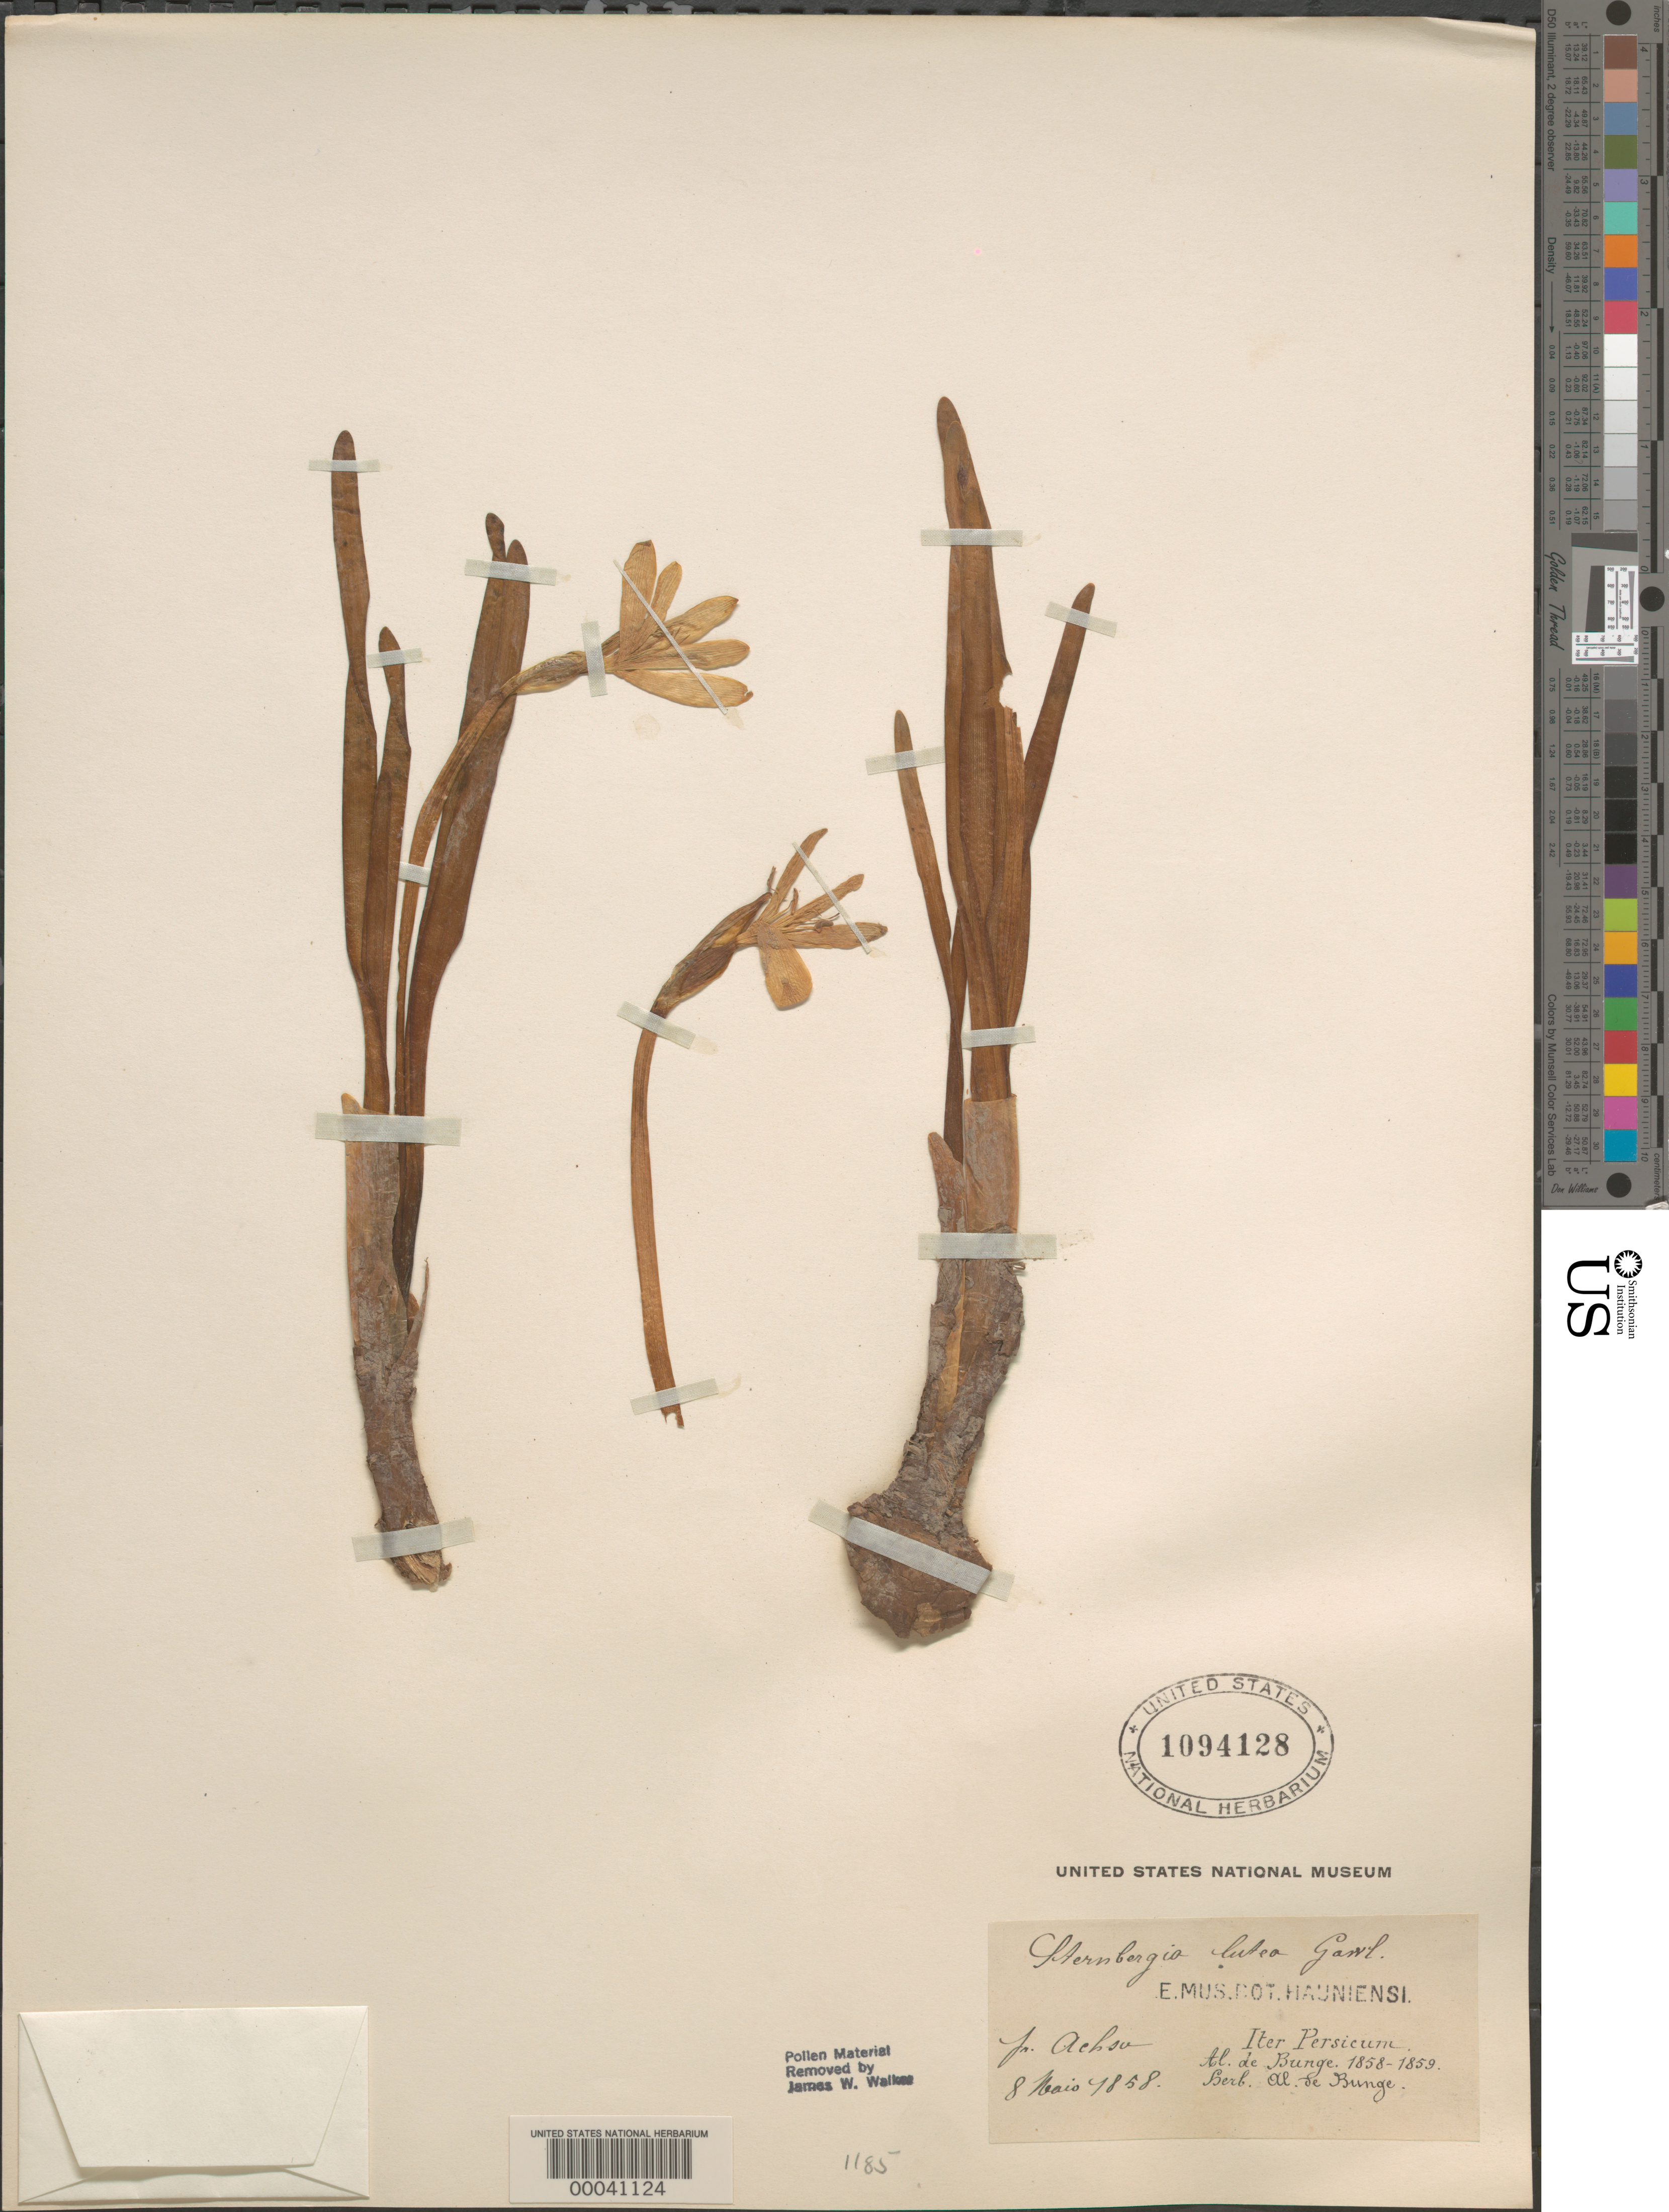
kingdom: Plantae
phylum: Tracheophyta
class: Liliopsida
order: Asparagales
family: Amaryllidaceae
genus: Sternbergia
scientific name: Sternbergia lutea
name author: (L.) Ker Gawl. & Spreng.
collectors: A. Bunge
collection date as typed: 08 May 1858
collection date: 1858-05-08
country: Iran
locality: Near achsa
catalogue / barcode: US 1094128